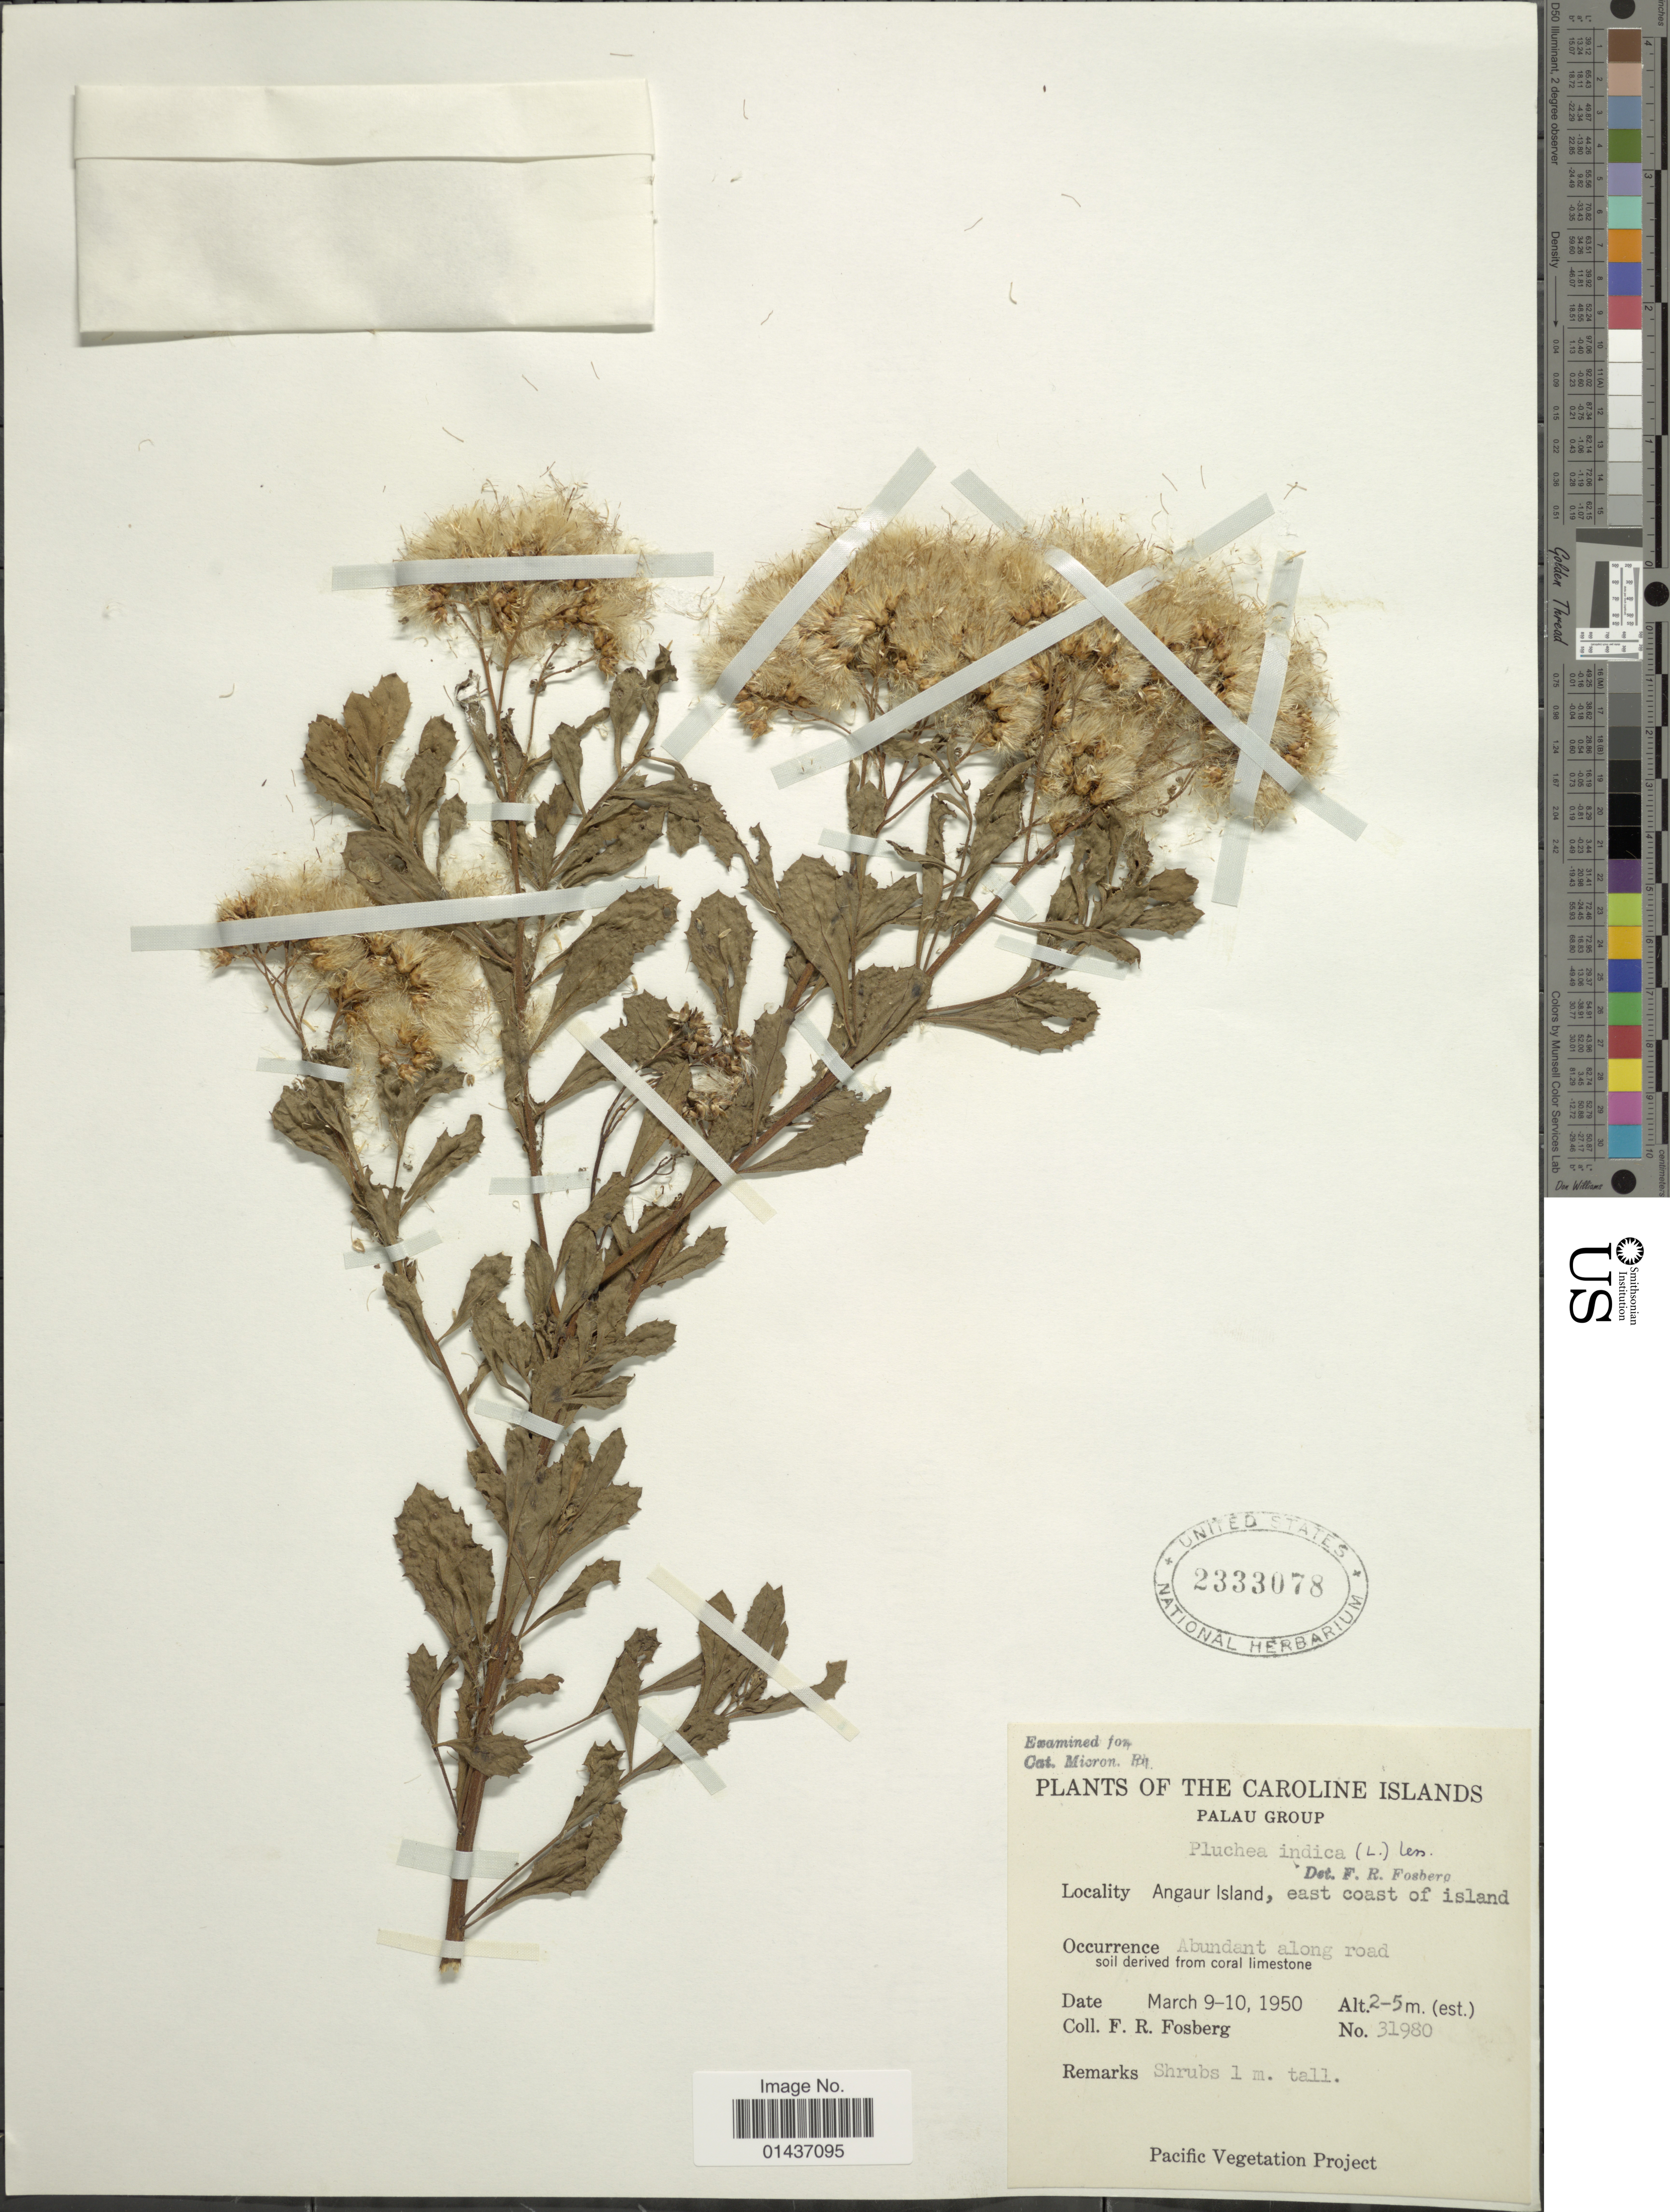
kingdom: Plantae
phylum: Tracheophyta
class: Magnoliopsida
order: Asterales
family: Asteraceae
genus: Pluchea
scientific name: Pluchea indica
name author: (L.) Less.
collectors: F. R. Fosberg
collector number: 31980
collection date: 1950-03-09/1950-03-10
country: Palau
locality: The Caroline Island, Palau Group, Angaur Island, east coast of Island, Abundant along road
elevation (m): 2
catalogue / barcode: US 2333078